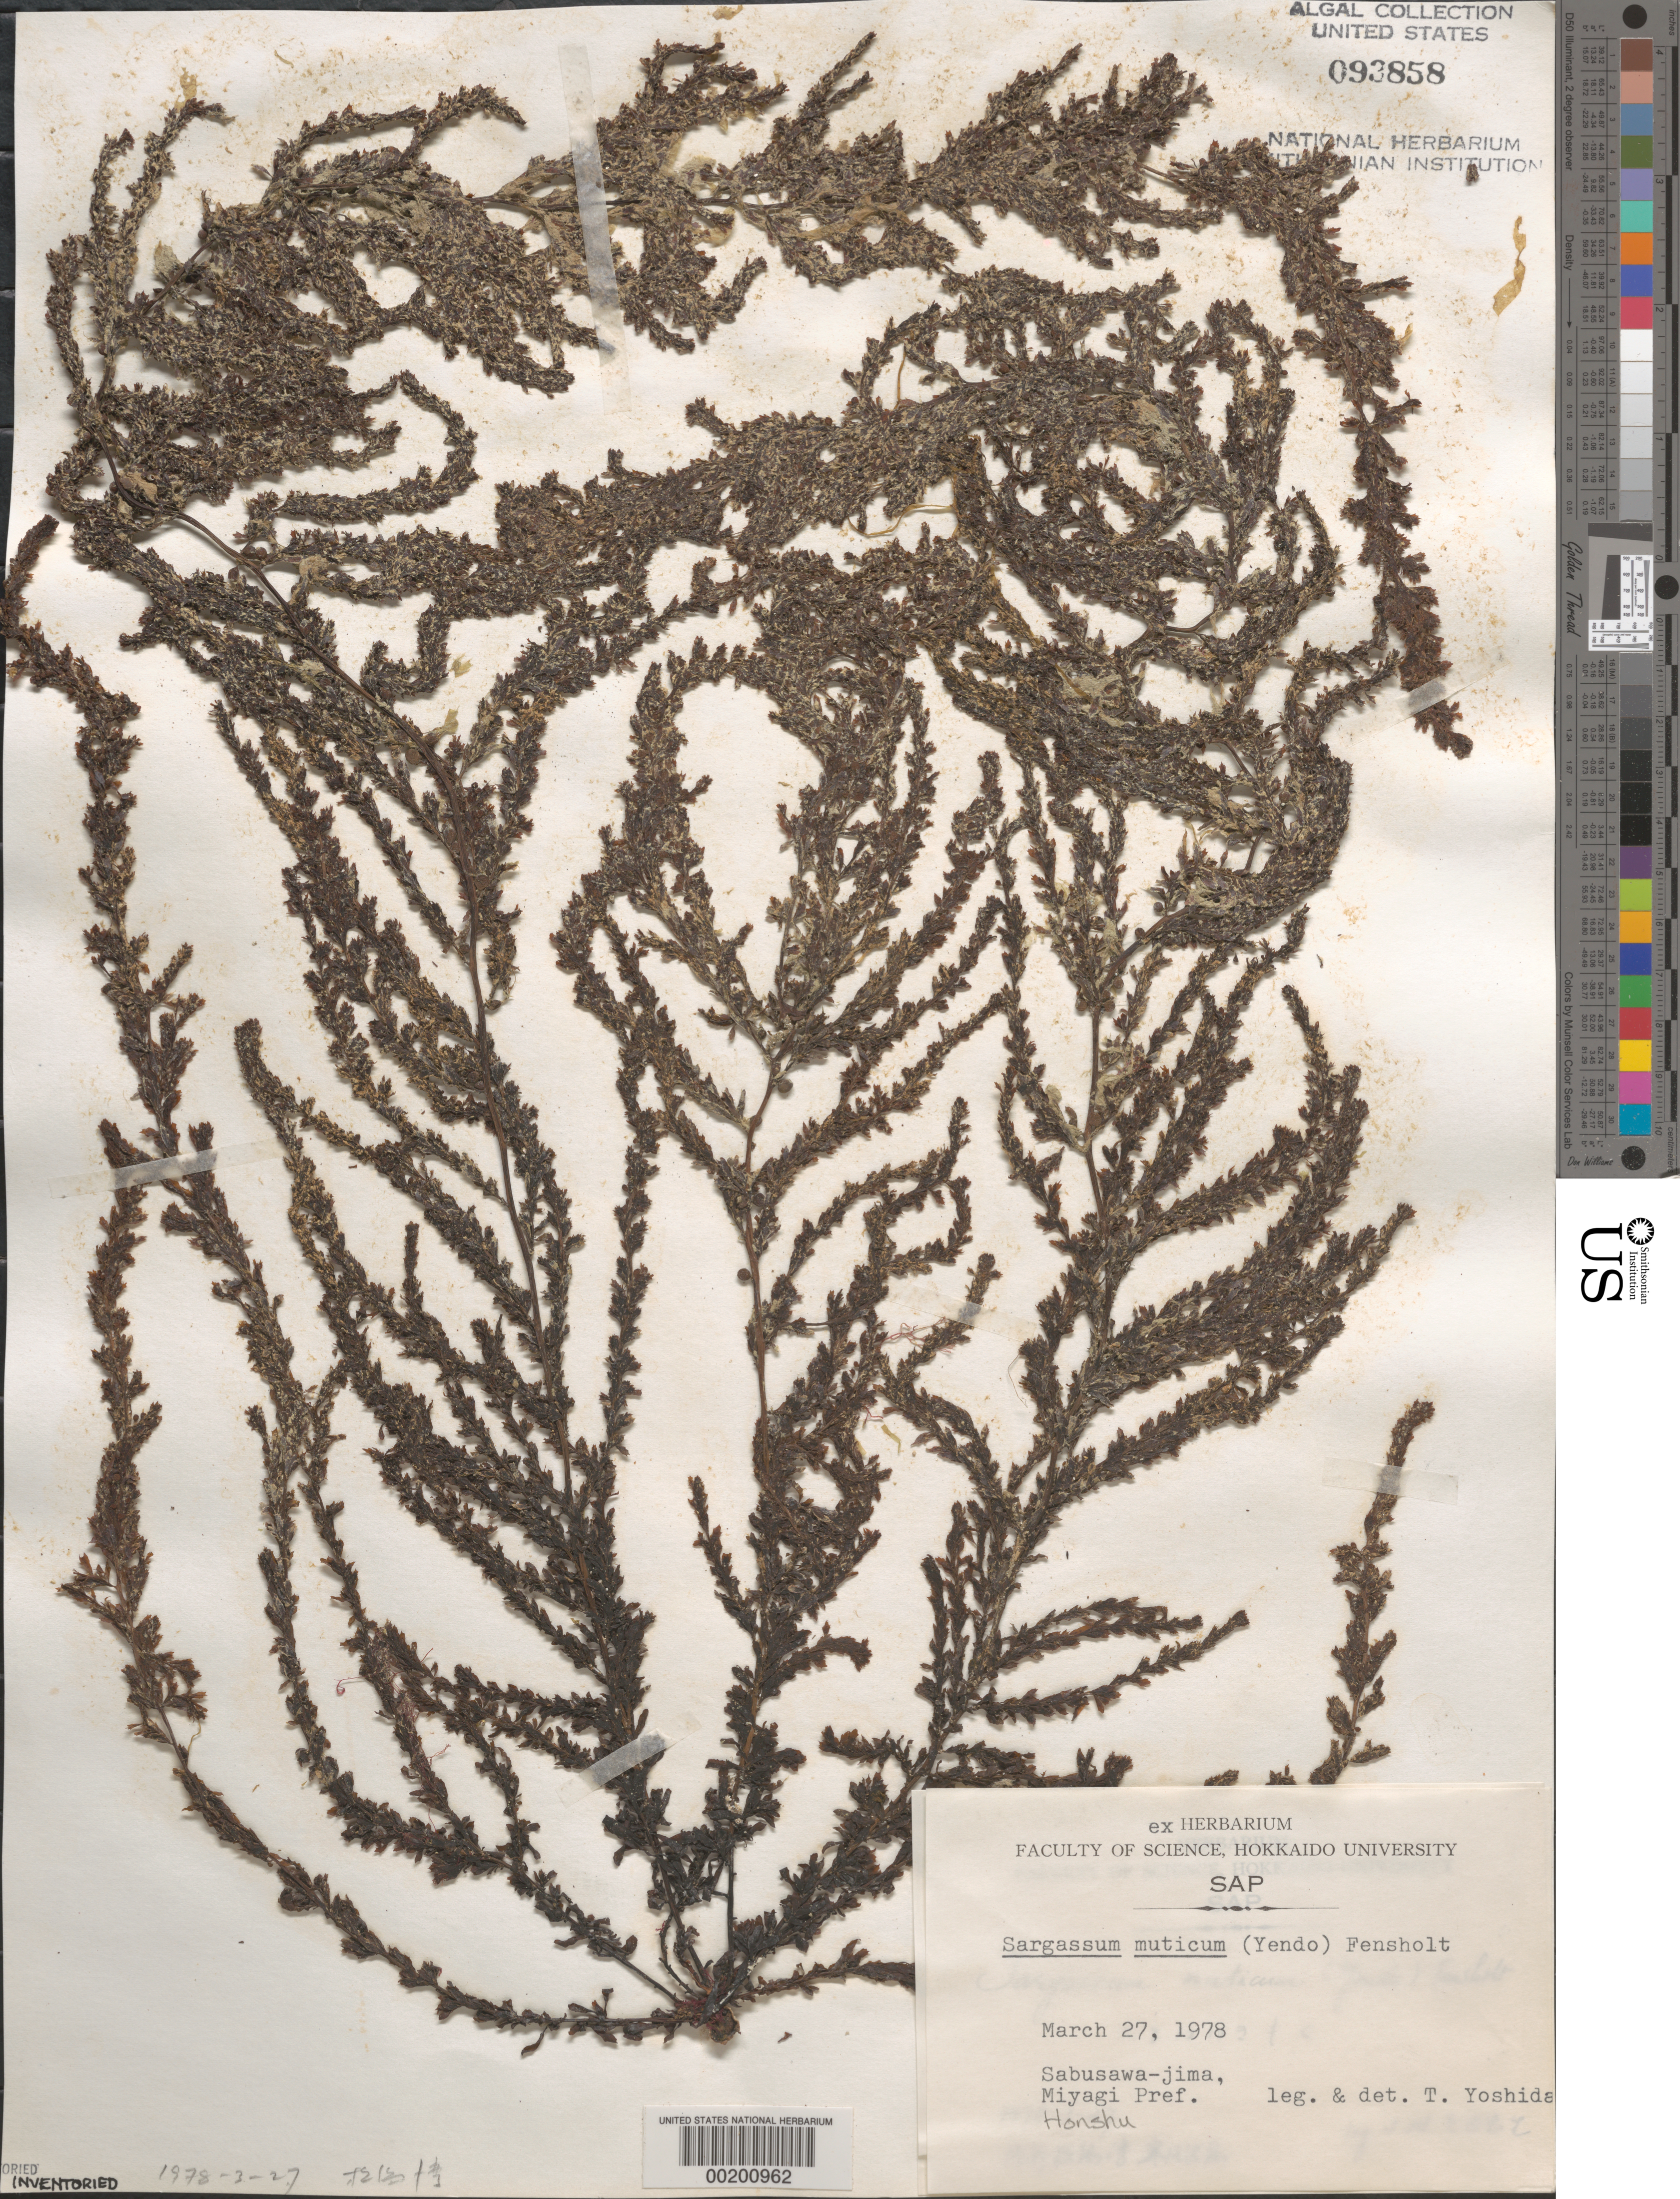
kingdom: Chromista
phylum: Ochrophyta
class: Phaeophyceae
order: Fucales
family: Sargassaceae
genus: Sargassum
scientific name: Sargassum muticum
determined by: Yoshida, T.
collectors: T. Yoshida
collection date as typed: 27 Mar 1978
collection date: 1978-03-27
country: Japan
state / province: Miyagi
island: Sabusawa-jima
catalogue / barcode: US 93858